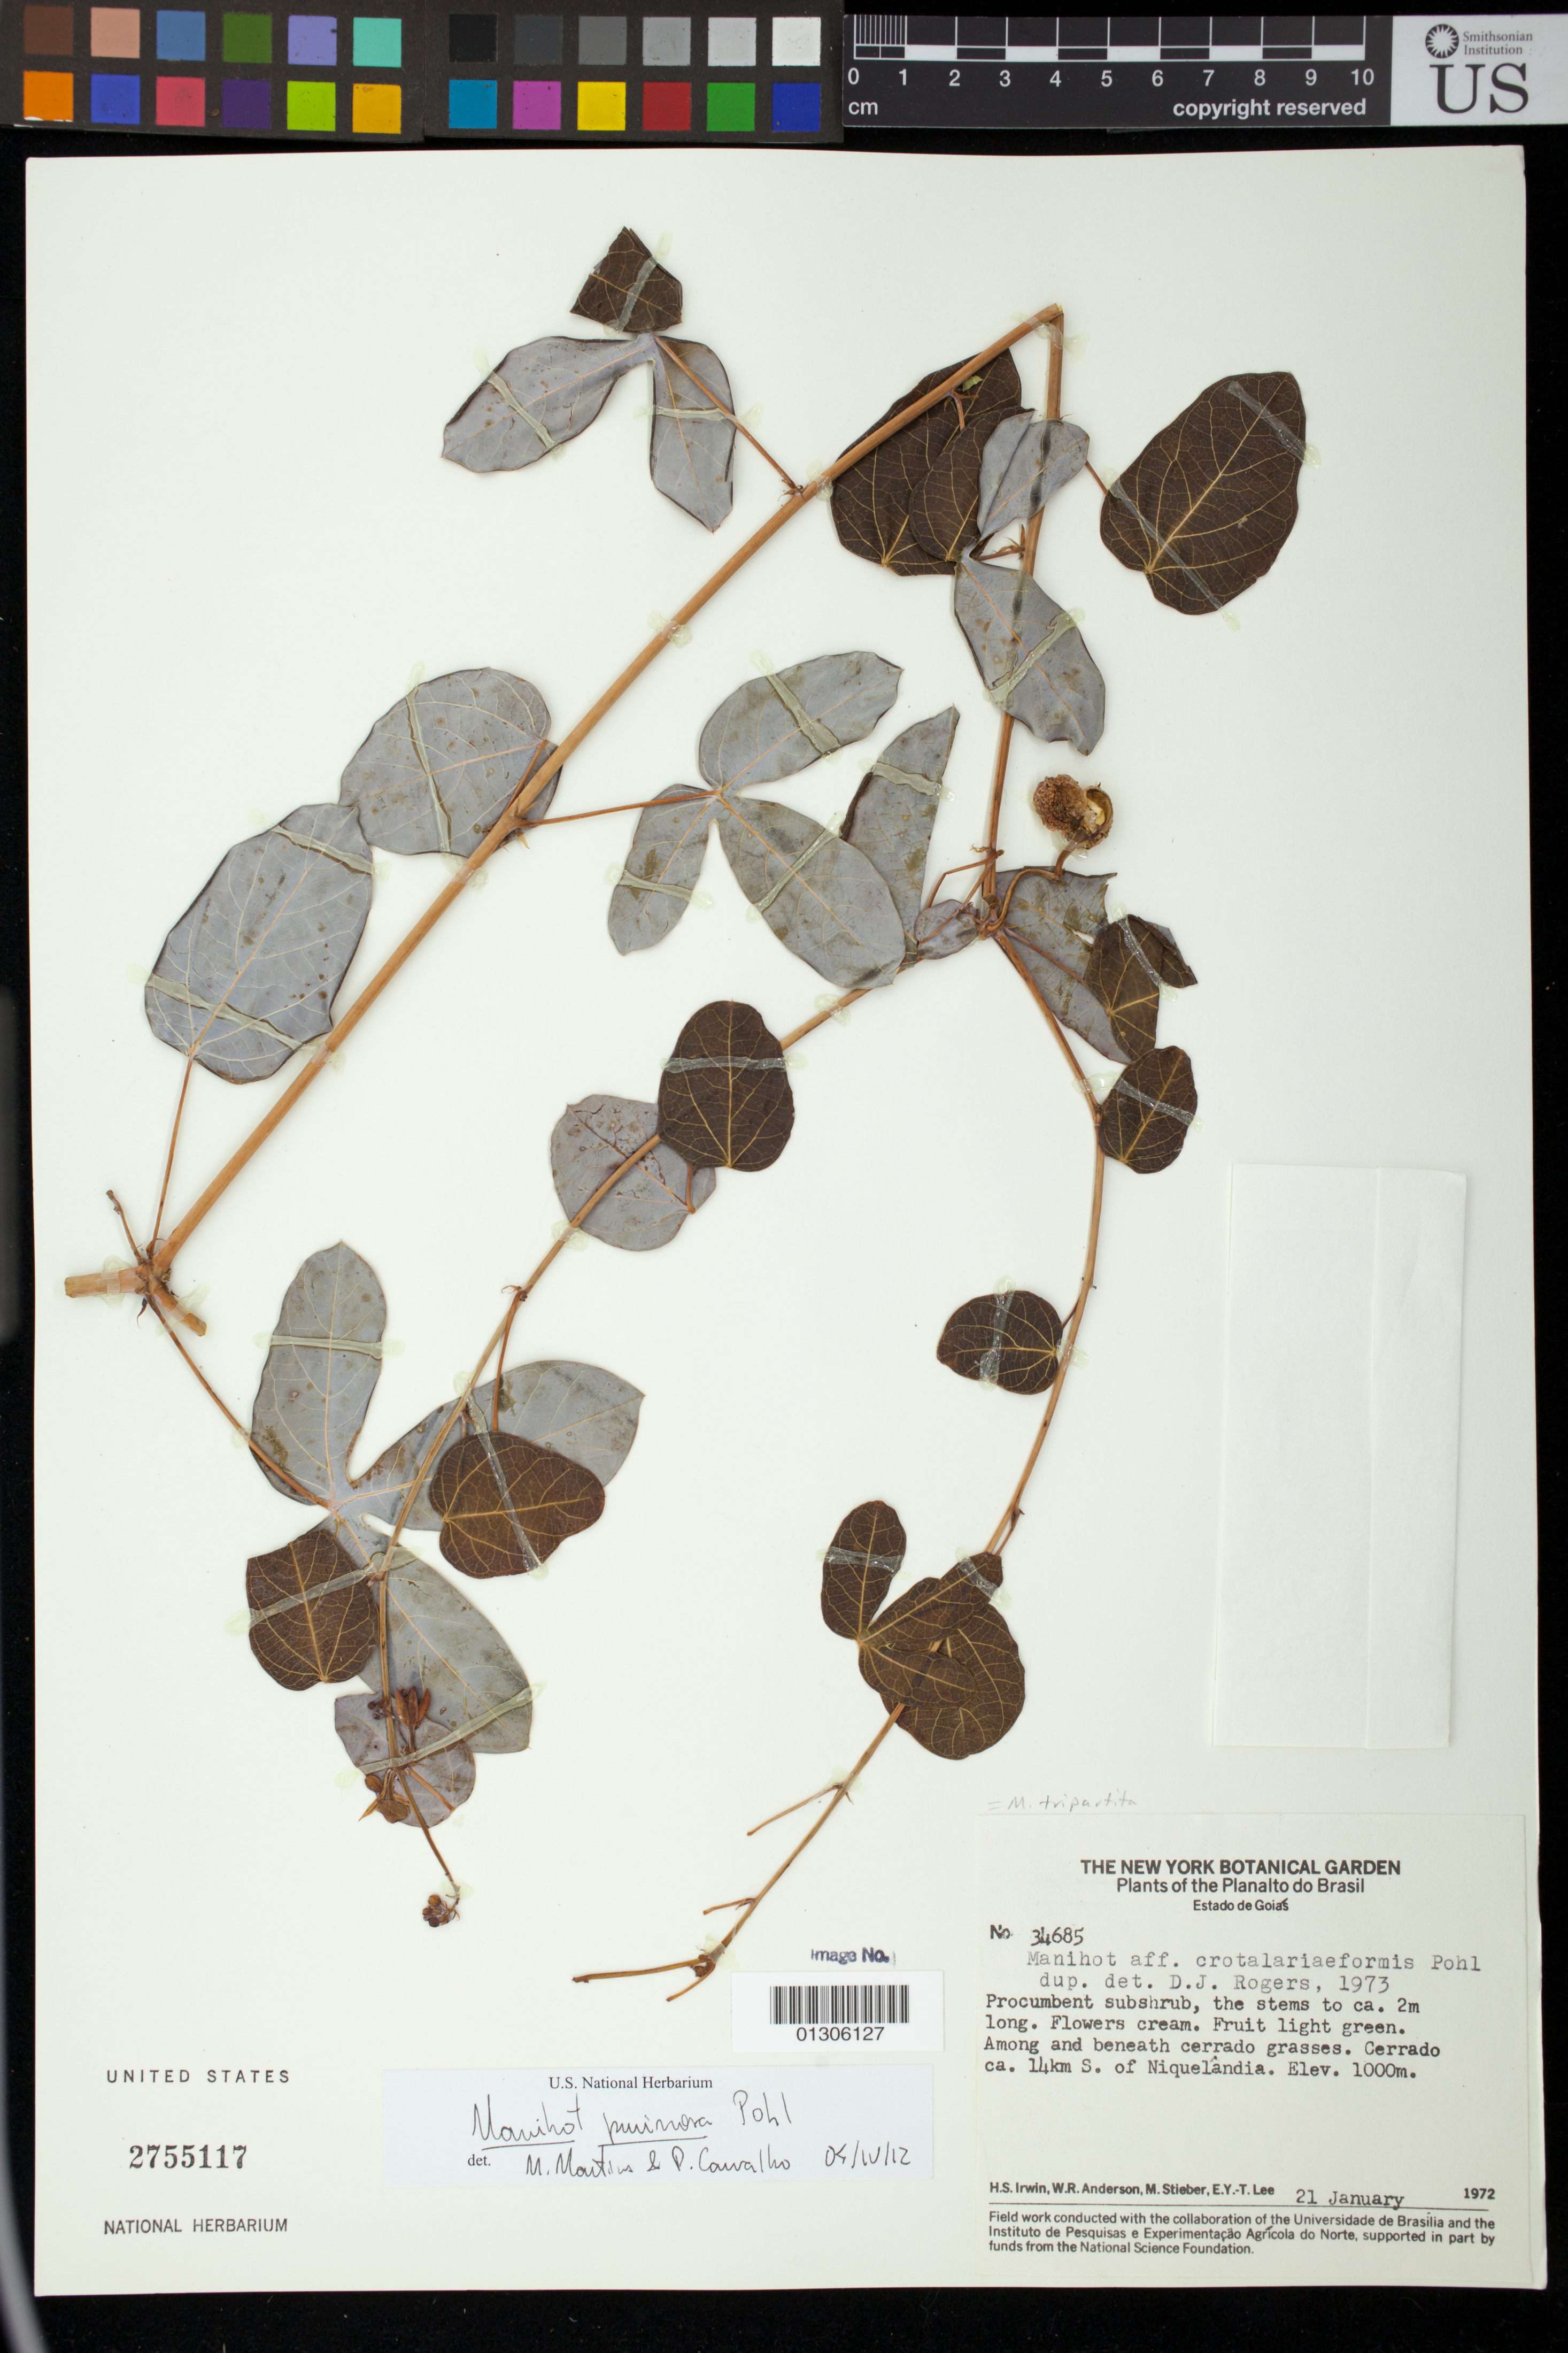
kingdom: Plantae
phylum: Tracheophyta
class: Magnoliopsida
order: Malpighiales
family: Euphorbiaceae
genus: Manihot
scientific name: Manihot pruinosa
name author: Pohl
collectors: H. Irwin, W. R. Anderson, M. Stieber, E. Lee & T. Lee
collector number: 34685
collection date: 1972-01-21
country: Brazil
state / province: Goiás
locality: ca. 14m S. of Niquelândia.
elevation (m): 1000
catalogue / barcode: US 2755117